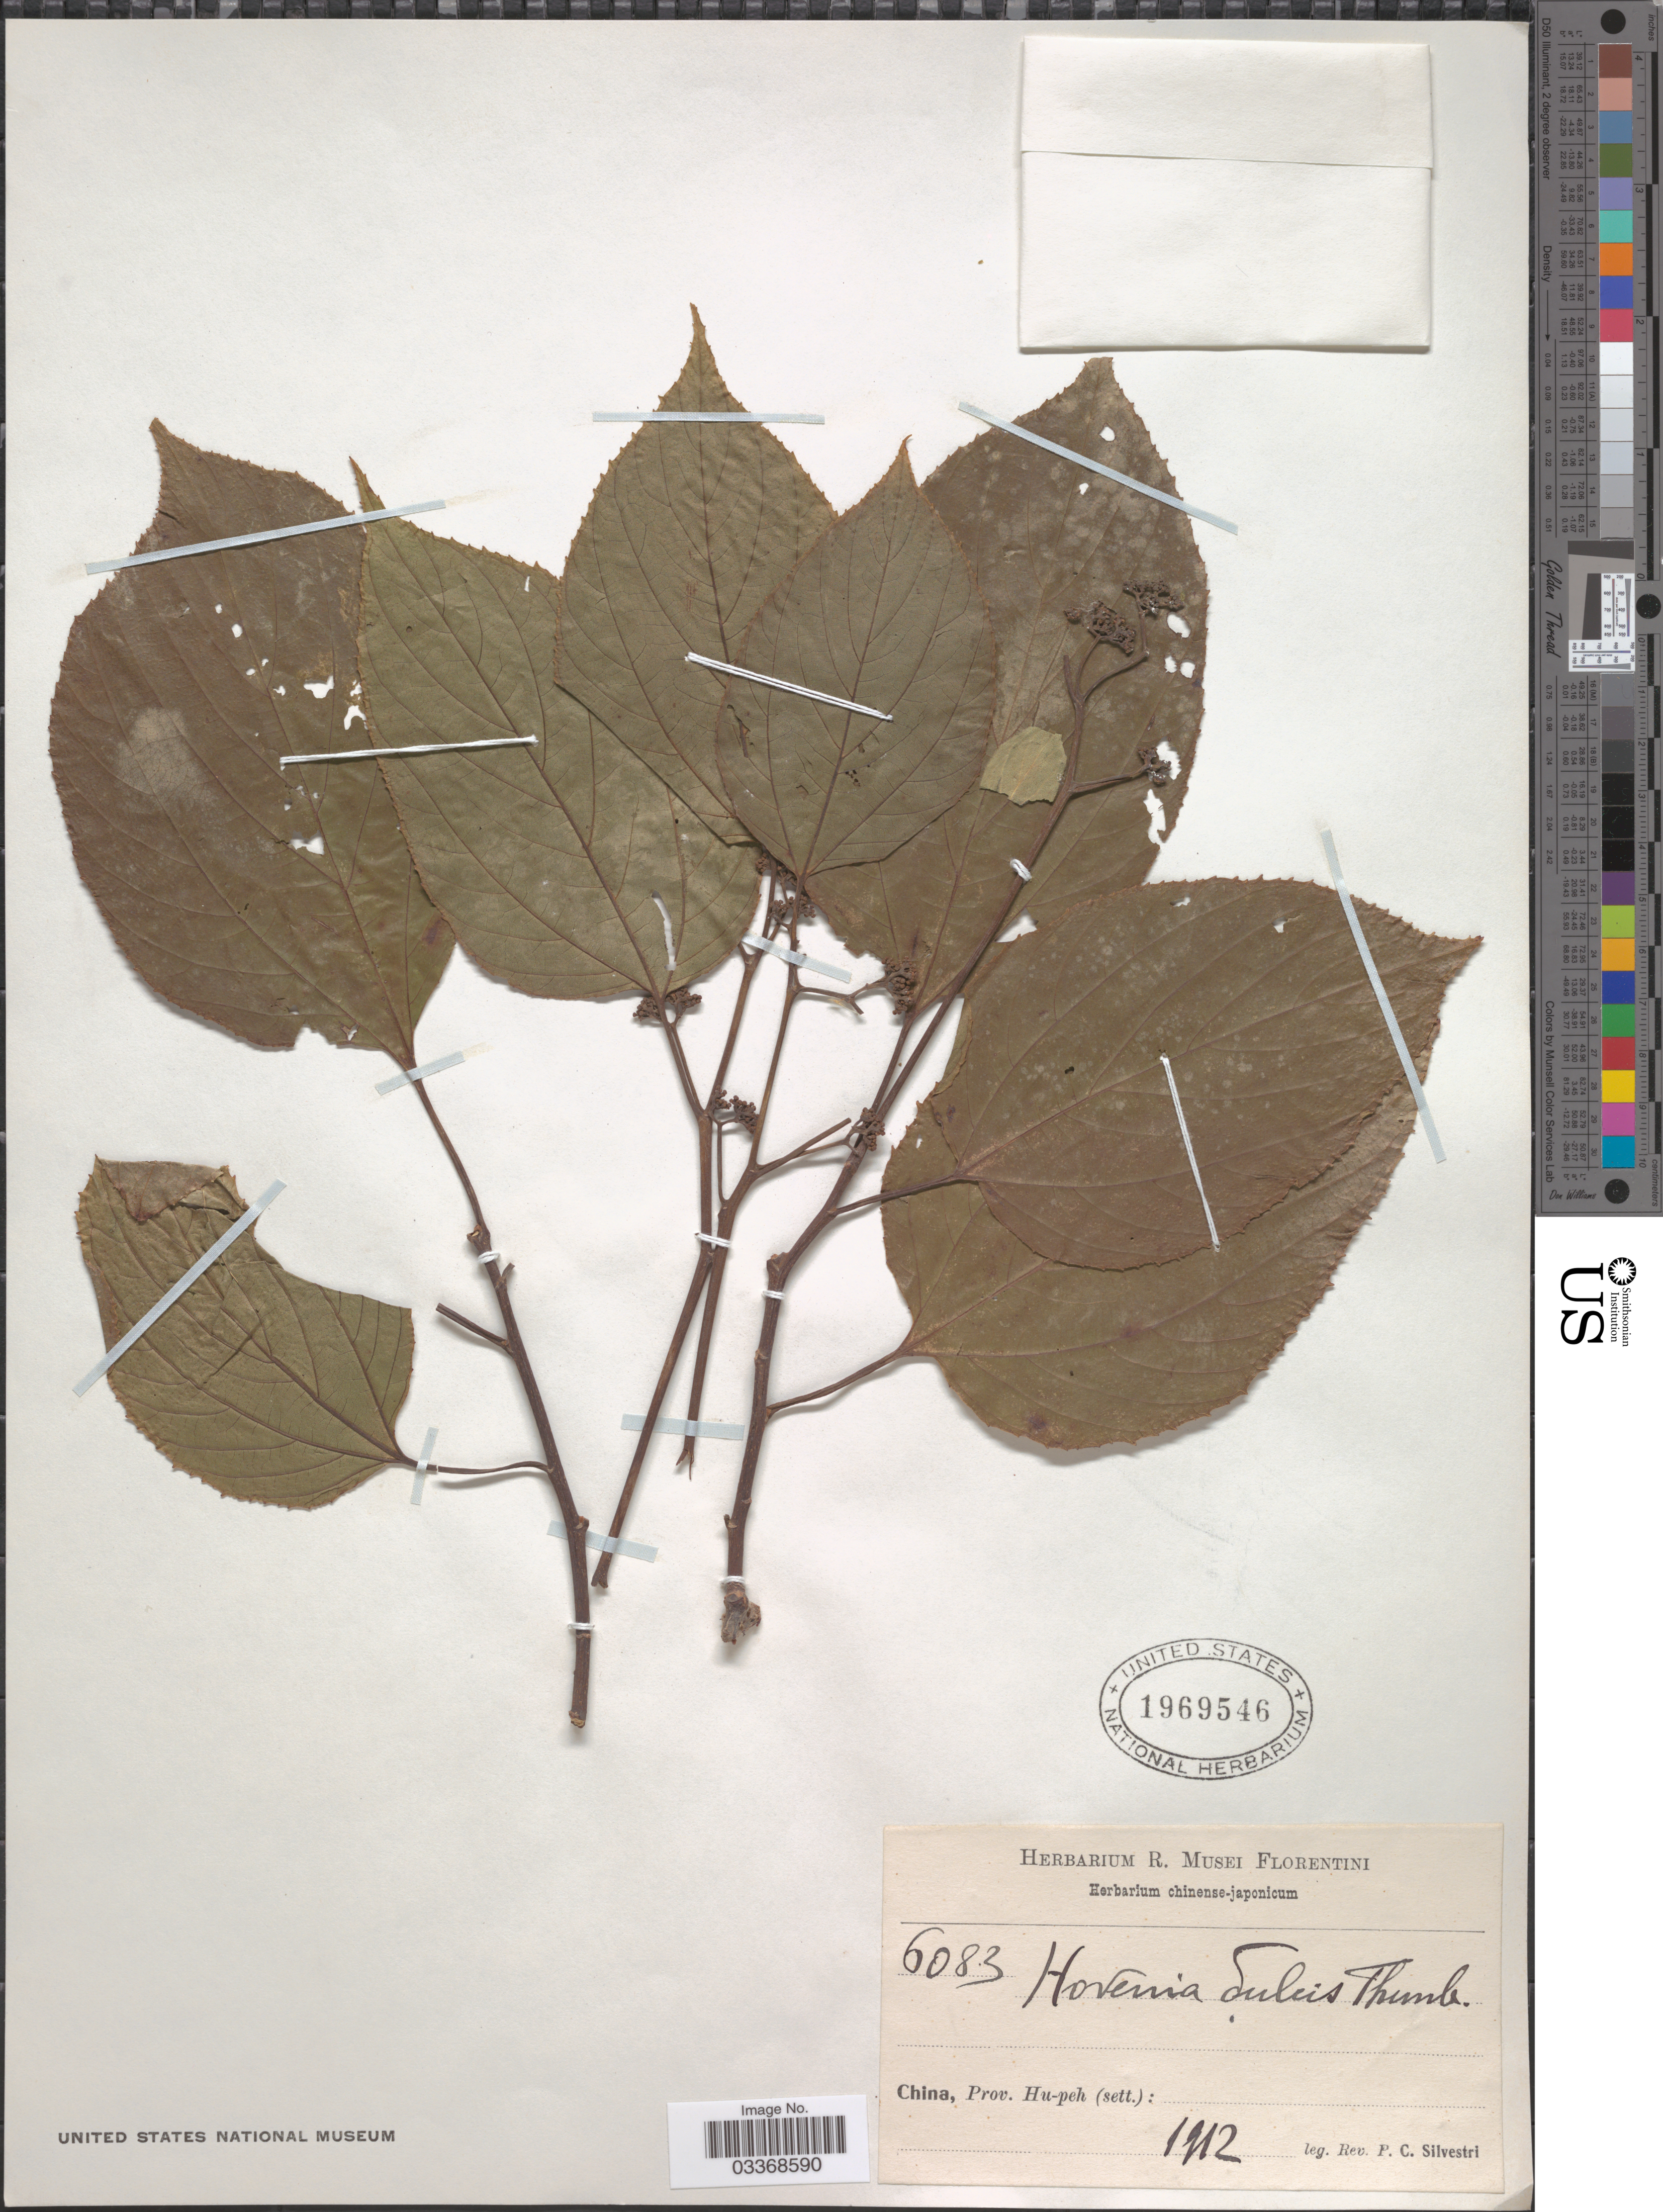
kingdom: Plantae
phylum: Tracheophyta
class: Magnoliopsida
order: Rosales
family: Rhamnaceae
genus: Hovenia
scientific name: Hovenia dulcis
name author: Thunb.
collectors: P. Silvestri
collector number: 6083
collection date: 1912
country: China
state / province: Hubei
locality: Prov. Hu-peh (sett.).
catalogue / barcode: US 1969546